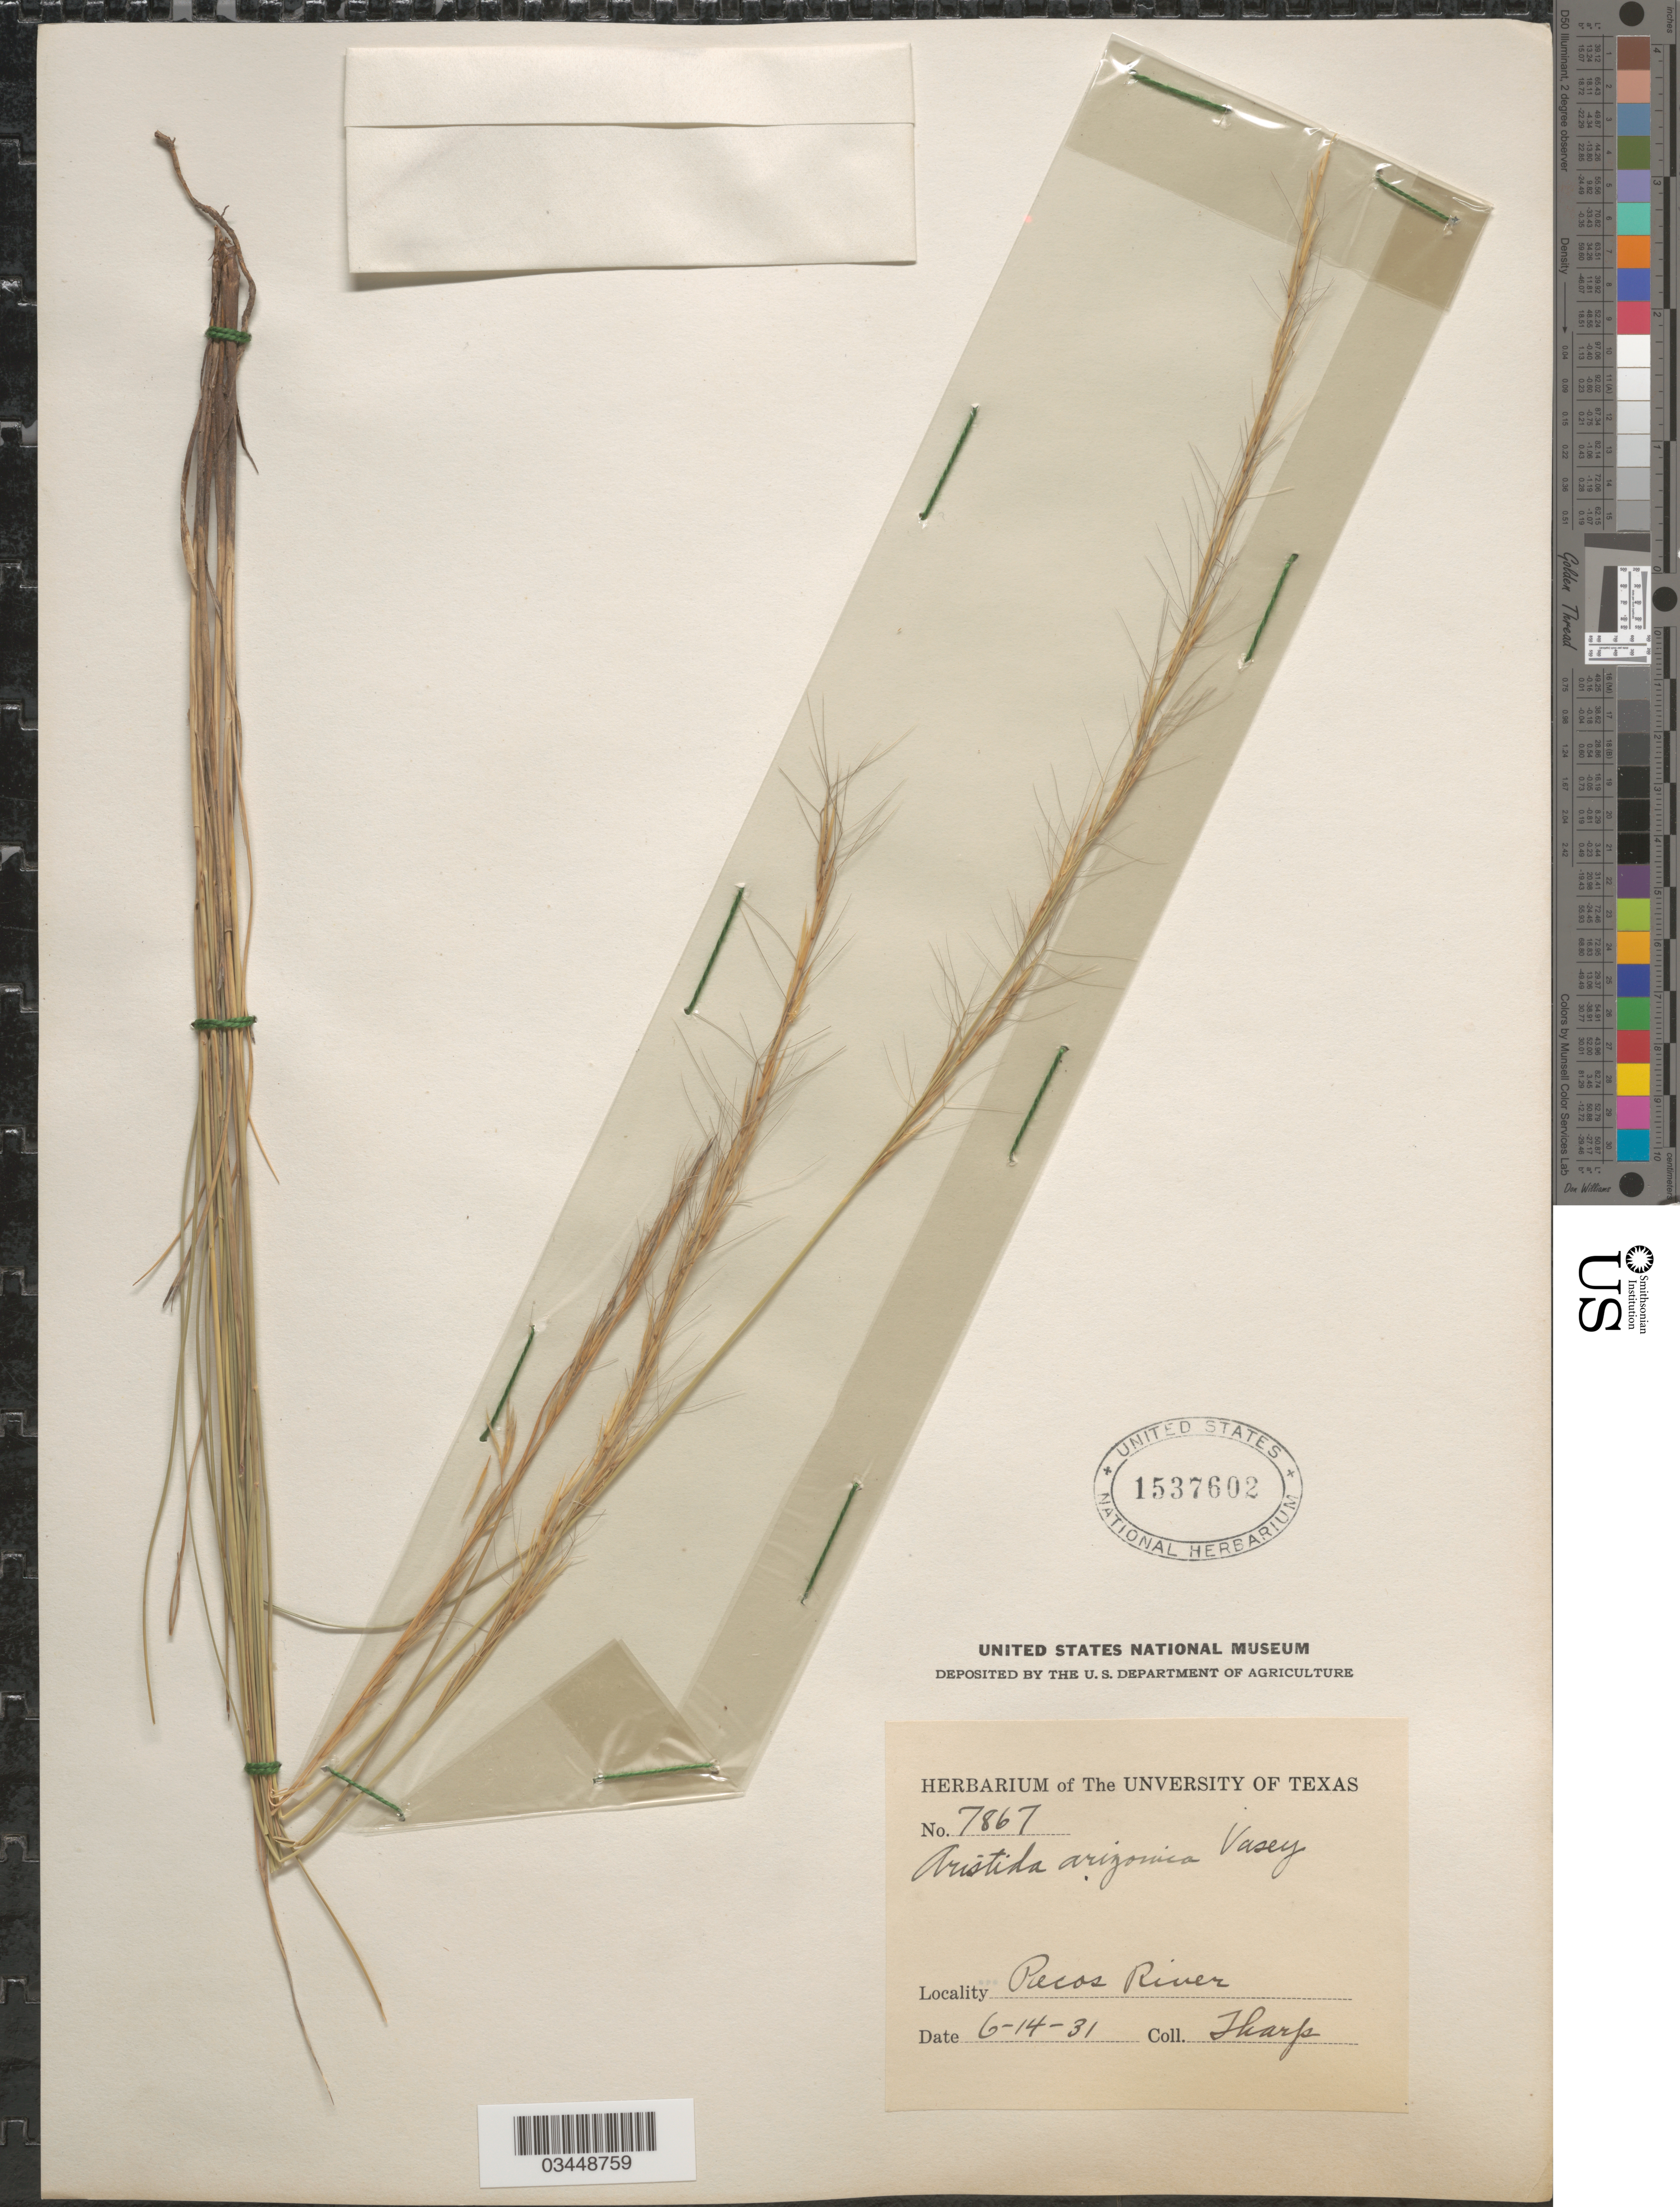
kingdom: Plantae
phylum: Tracheophyta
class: Liliopsida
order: Poales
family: Poaceae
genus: Aristida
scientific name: Aristida arizonica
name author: Vasey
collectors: Sharp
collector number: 7867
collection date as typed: Transcribed d/m/y: 14/6/31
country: United States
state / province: Texas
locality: Pecos River.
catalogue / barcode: US 1537602